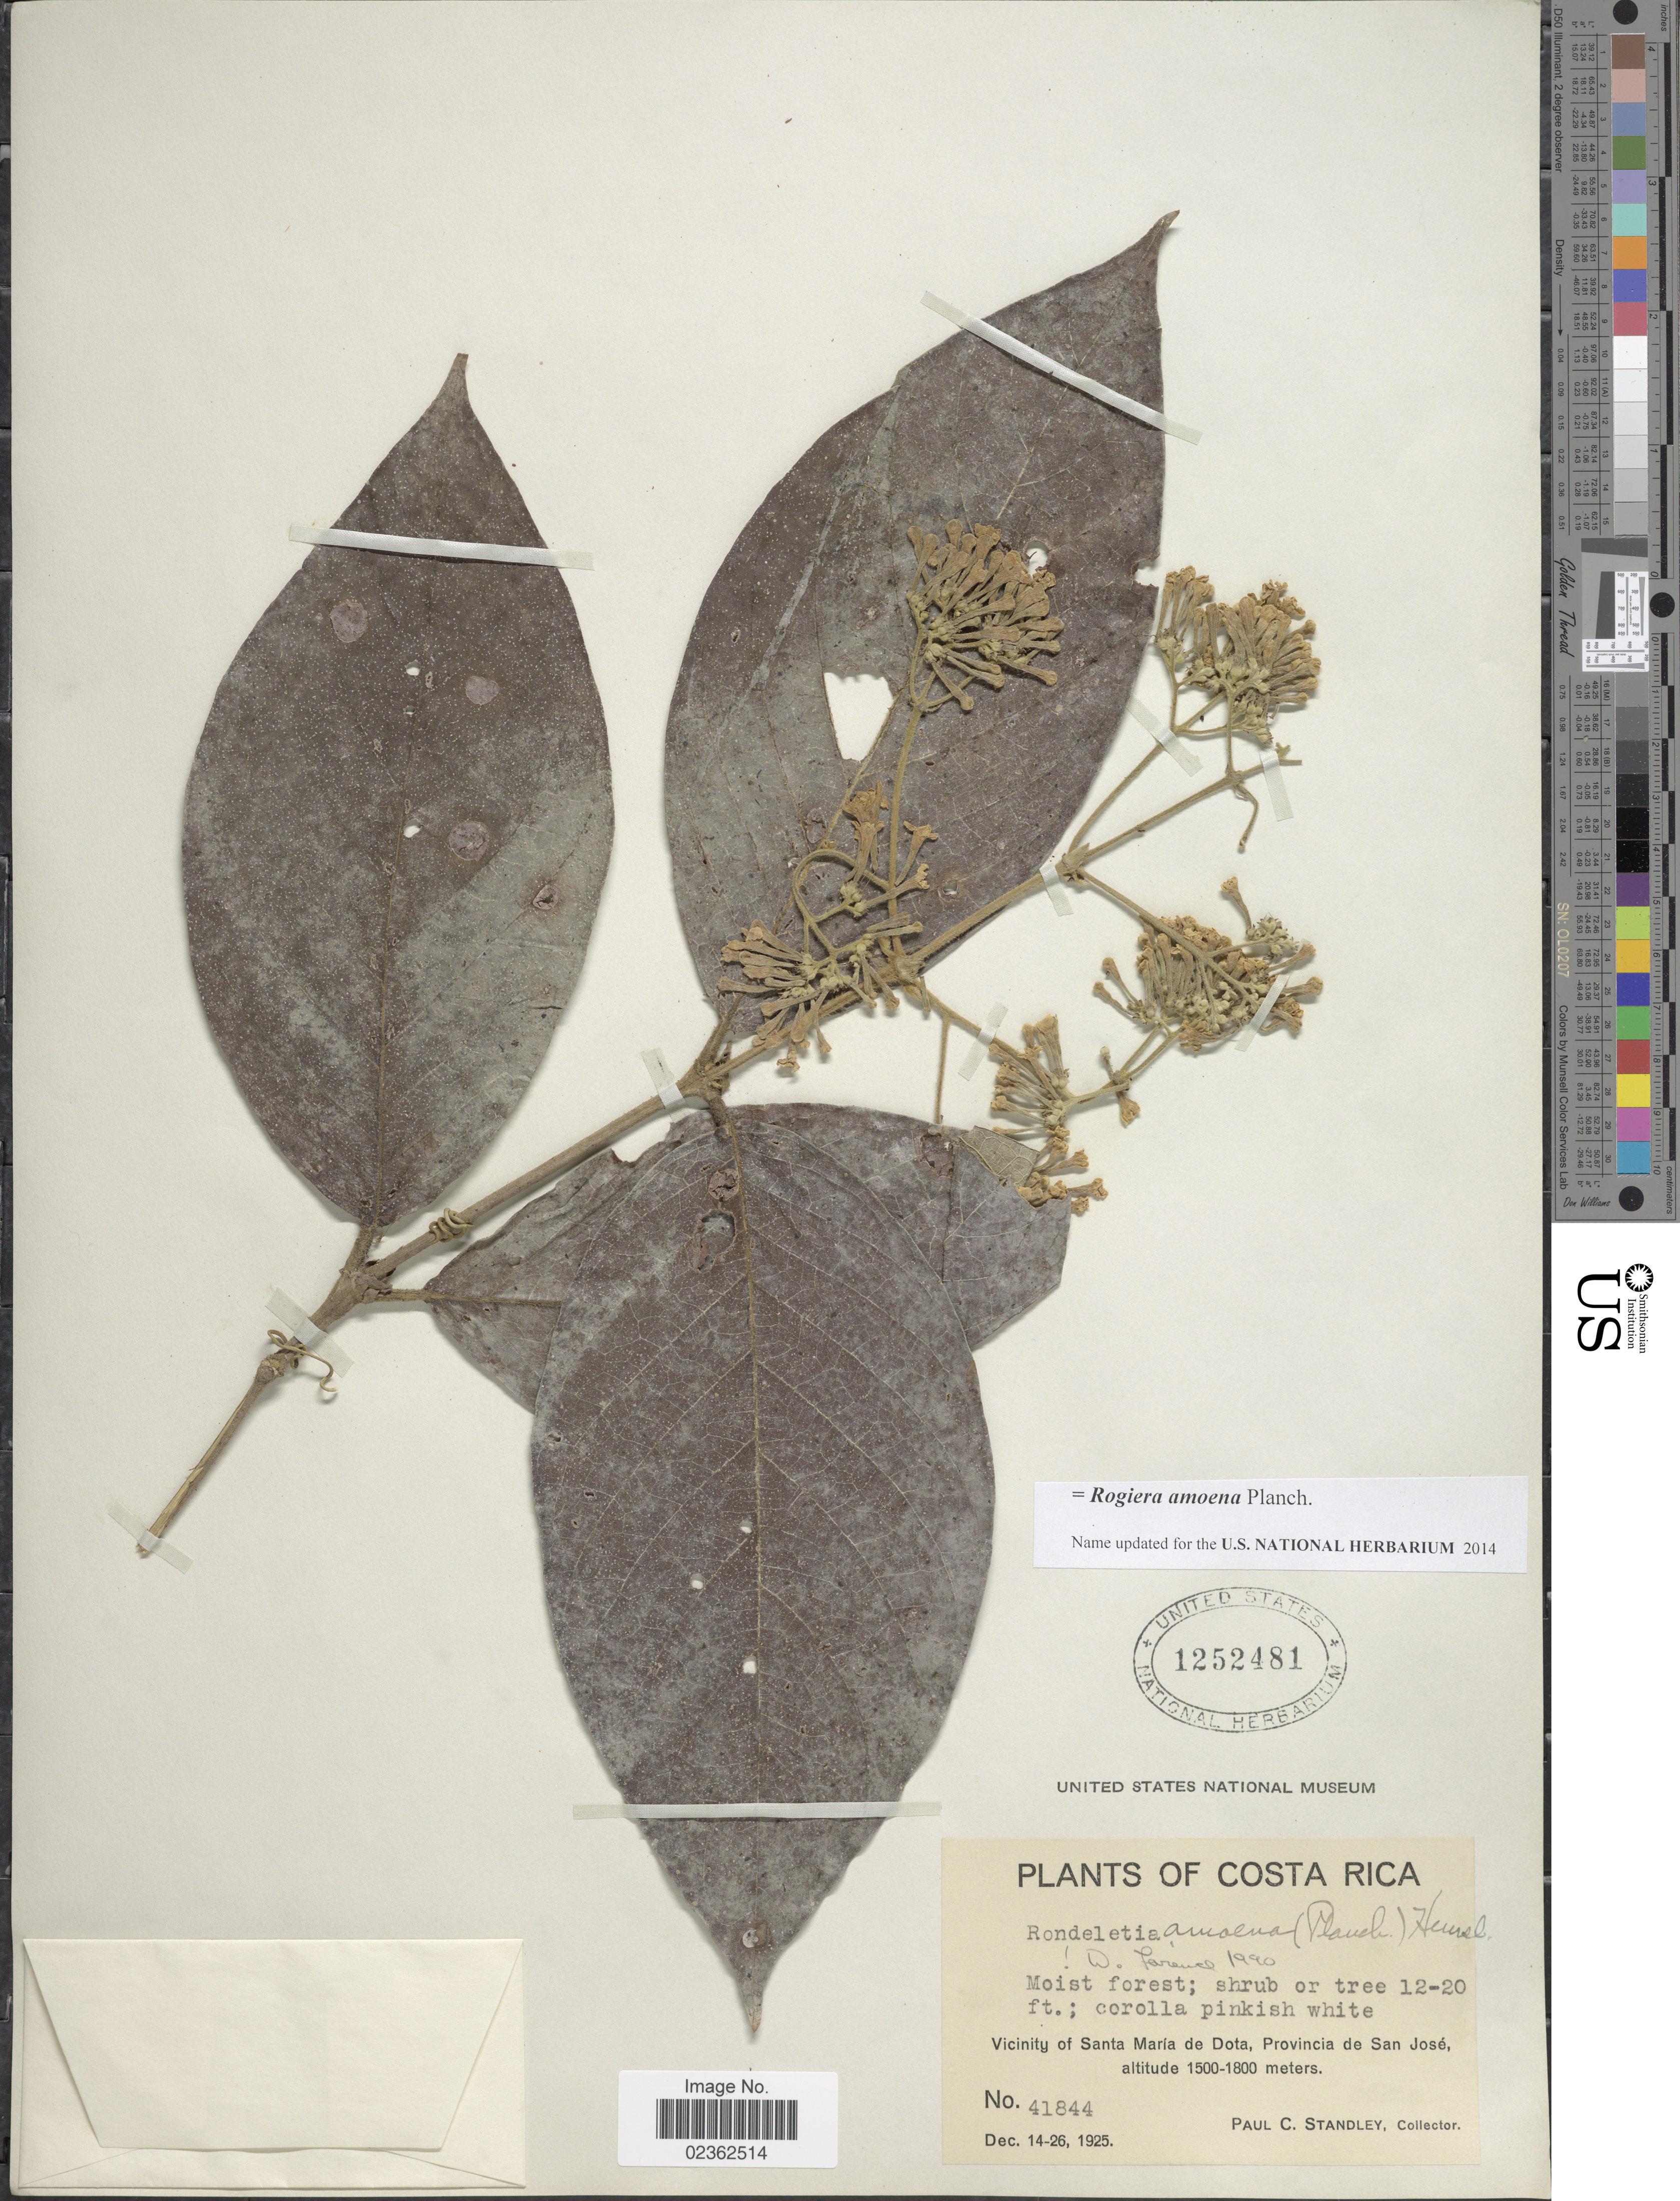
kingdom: Plantae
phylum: Tracheophyta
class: Magnoliopsida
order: Gentianales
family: Rubiaceae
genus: Rogiera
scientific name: Rogiera amoena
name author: Planch.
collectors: P. C. Standley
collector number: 41844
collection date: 1925-12-14/1925-12-26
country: Costa Rica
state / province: San José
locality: Vicinity of Santa Maria de Dota.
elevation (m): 1500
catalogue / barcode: US 1252481